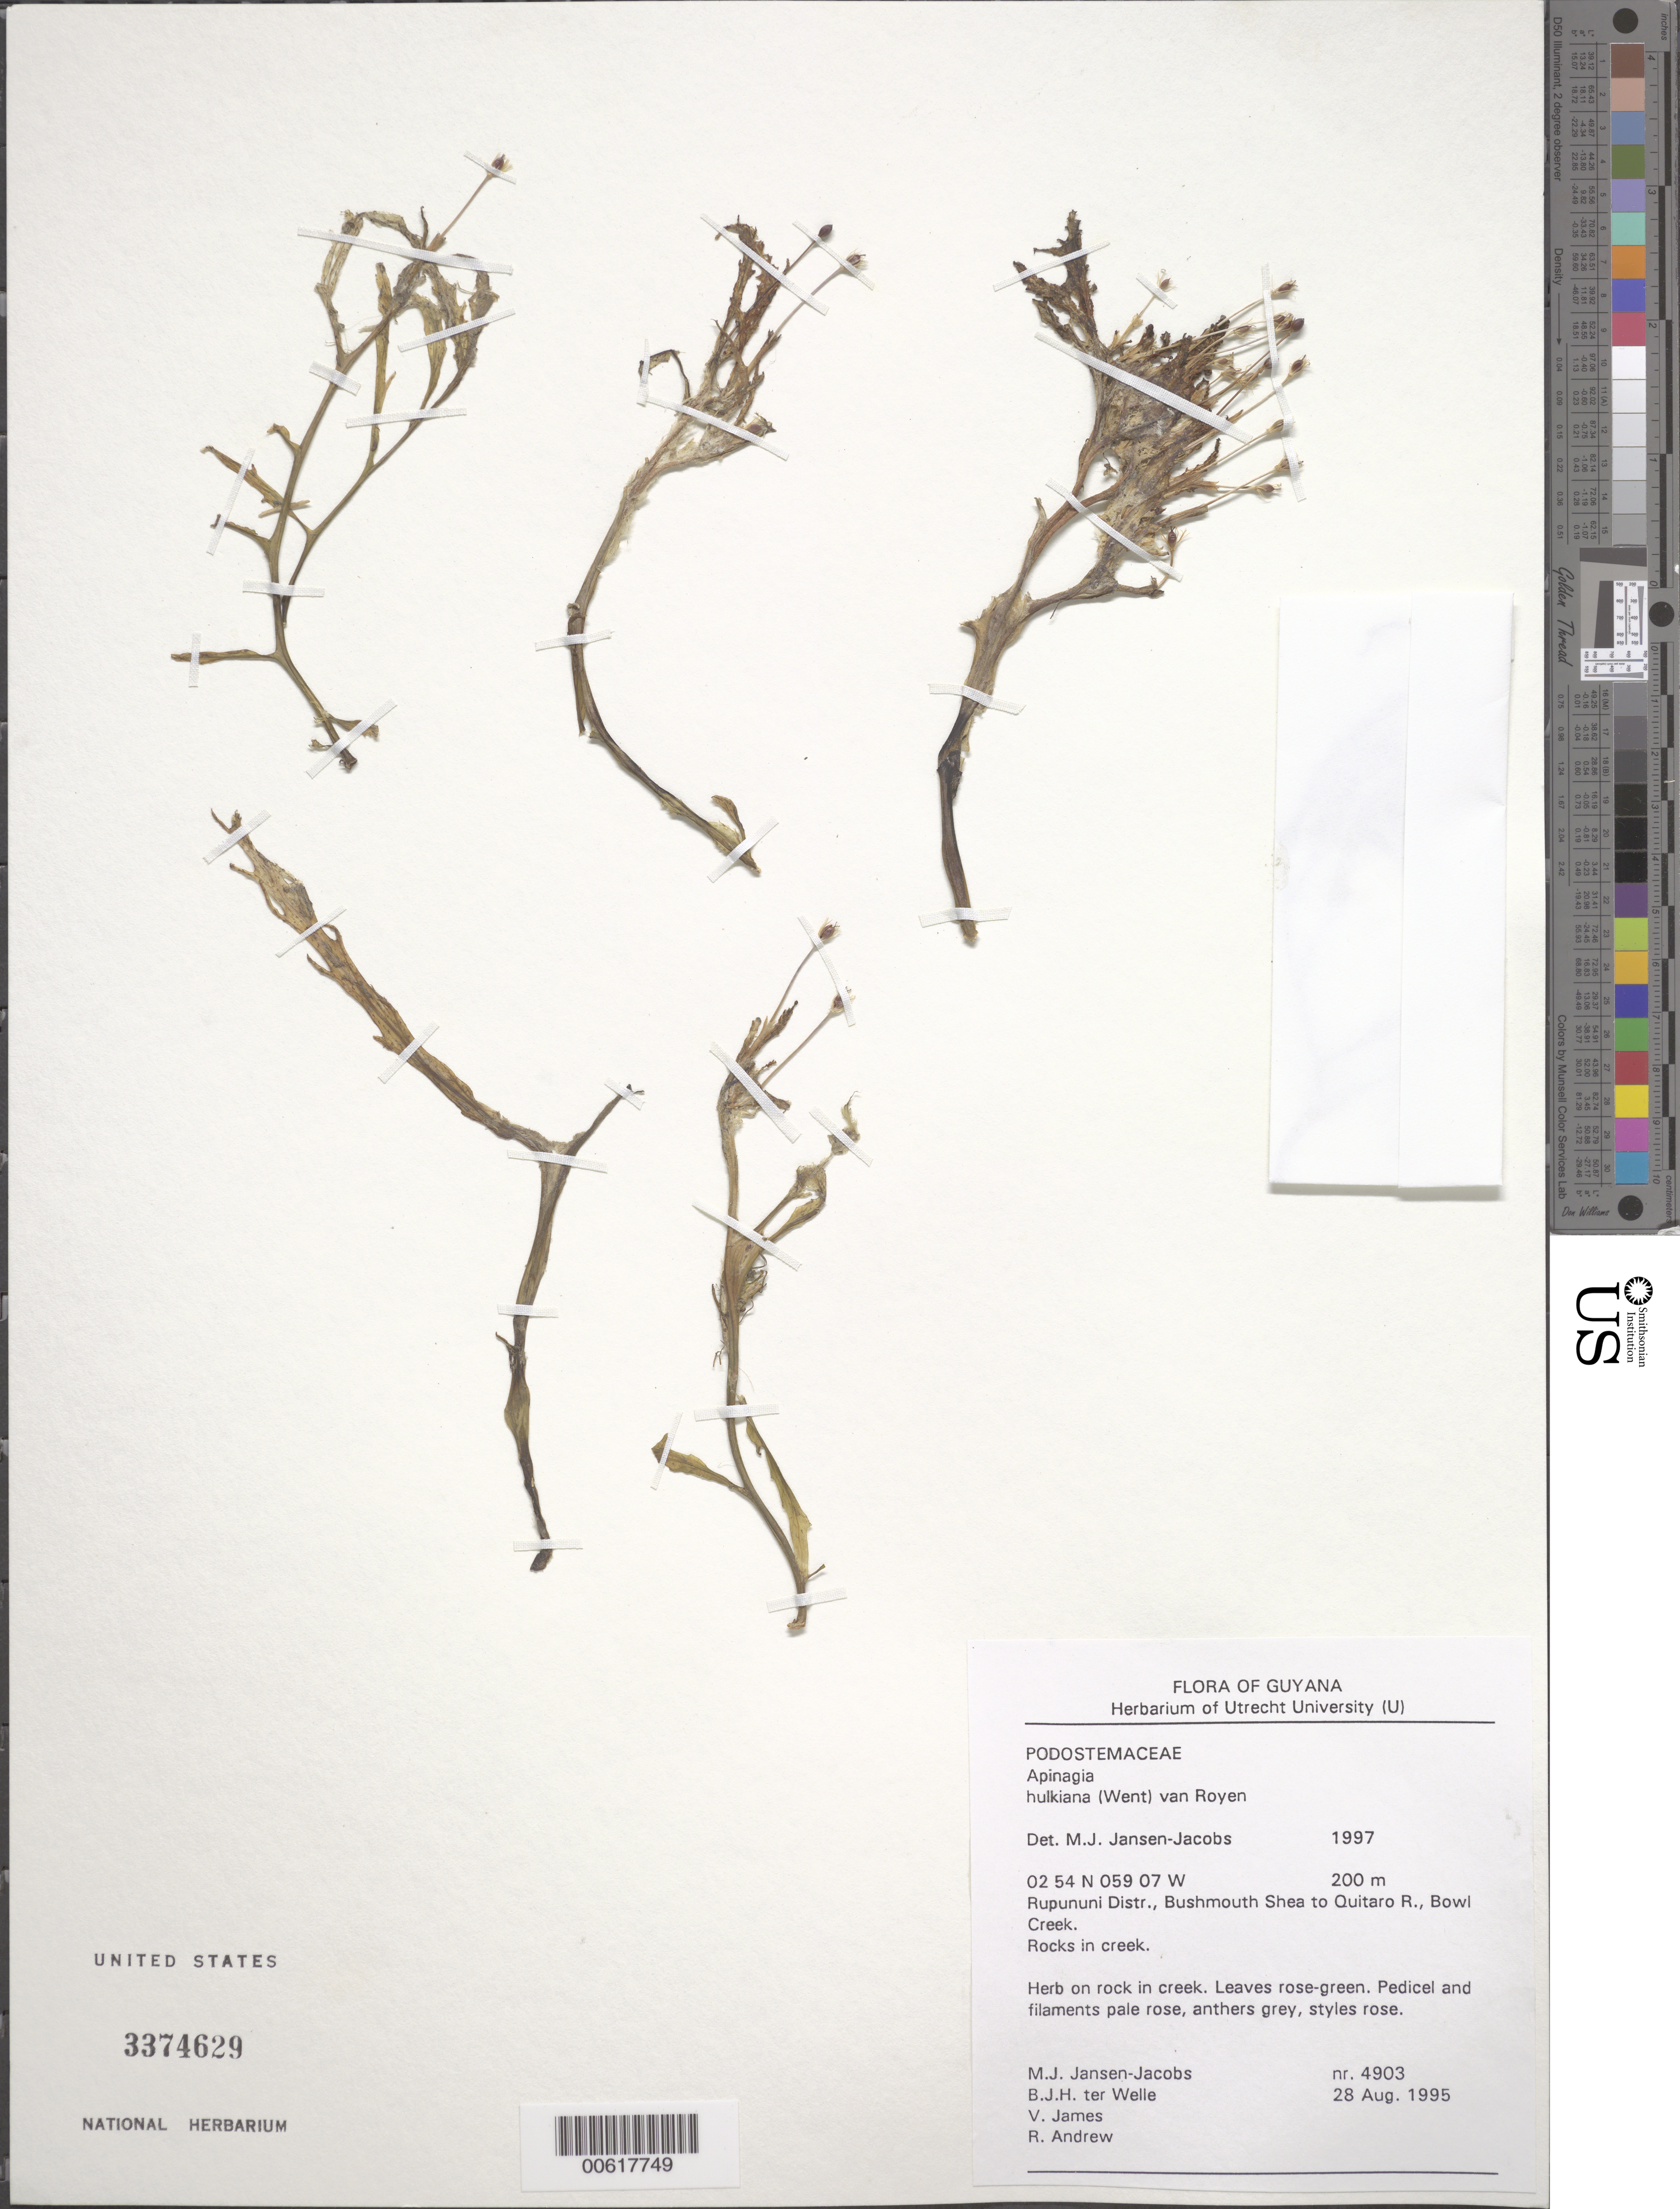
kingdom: Plantae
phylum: Tracheophyta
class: Magnoliopsida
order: Malpighiales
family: Podostemaceae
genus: Apinagia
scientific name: Apinagia hulkiana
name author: (Went) P. Royen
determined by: Jansen-Jacobs, M. J., (U), Nationaal Herbarium Nederland, Utrecht University branch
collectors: M. J. Jansen-Jacobs, B. Welle, V. James & R. Andrew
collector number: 4903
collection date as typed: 28-Aug-95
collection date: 1995-08-28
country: Guyana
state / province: U. Takutu-U. Essequibo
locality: Bowl Creek, Bushmouth, Shea to Quitaro River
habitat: Rocks in creek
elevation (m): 200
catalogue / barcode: US 3374629